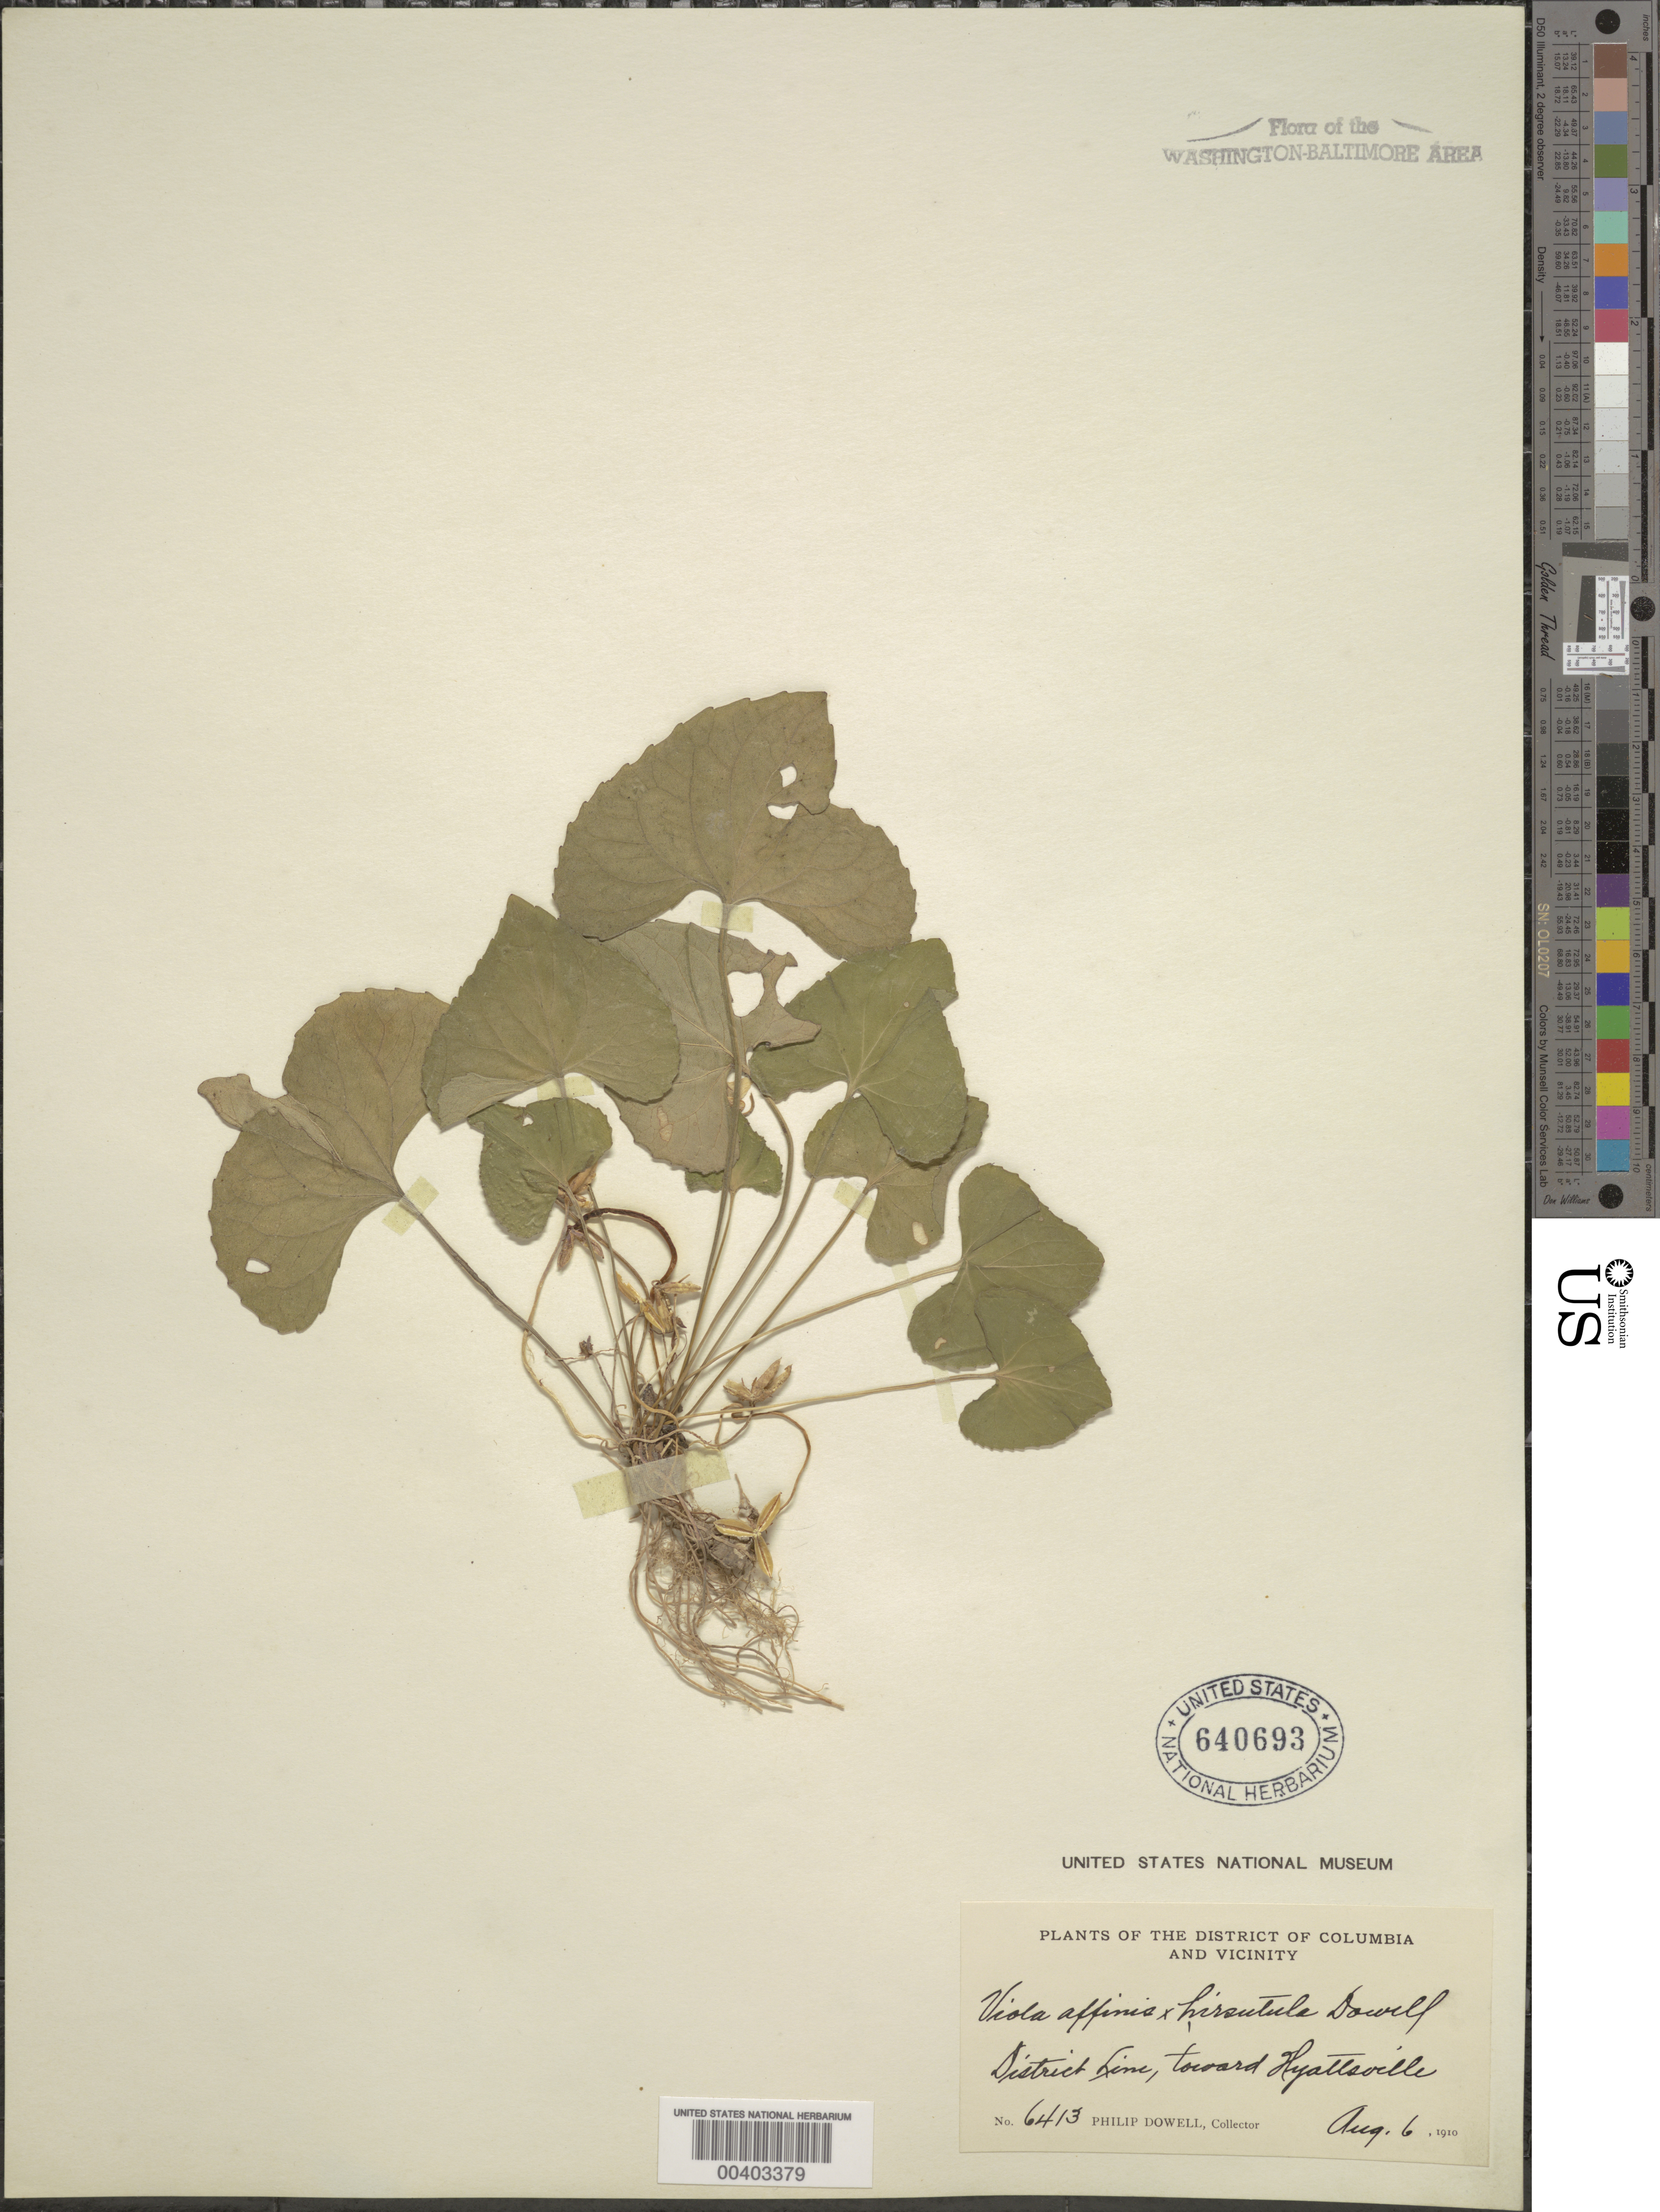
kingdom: Plantae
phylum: Tracheophyta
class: Magnoliopsida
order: Malpighiales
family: Violaceae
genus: Viola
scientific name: Viola sororia var. affinis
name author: (LeConte) McKinney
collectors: P. Dowell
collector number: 6413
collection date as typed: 06 Aug 1910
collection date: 1910-08-06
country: United States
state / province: District of Columbia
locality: Districtline toward Hyattsville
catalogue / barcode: US 640693